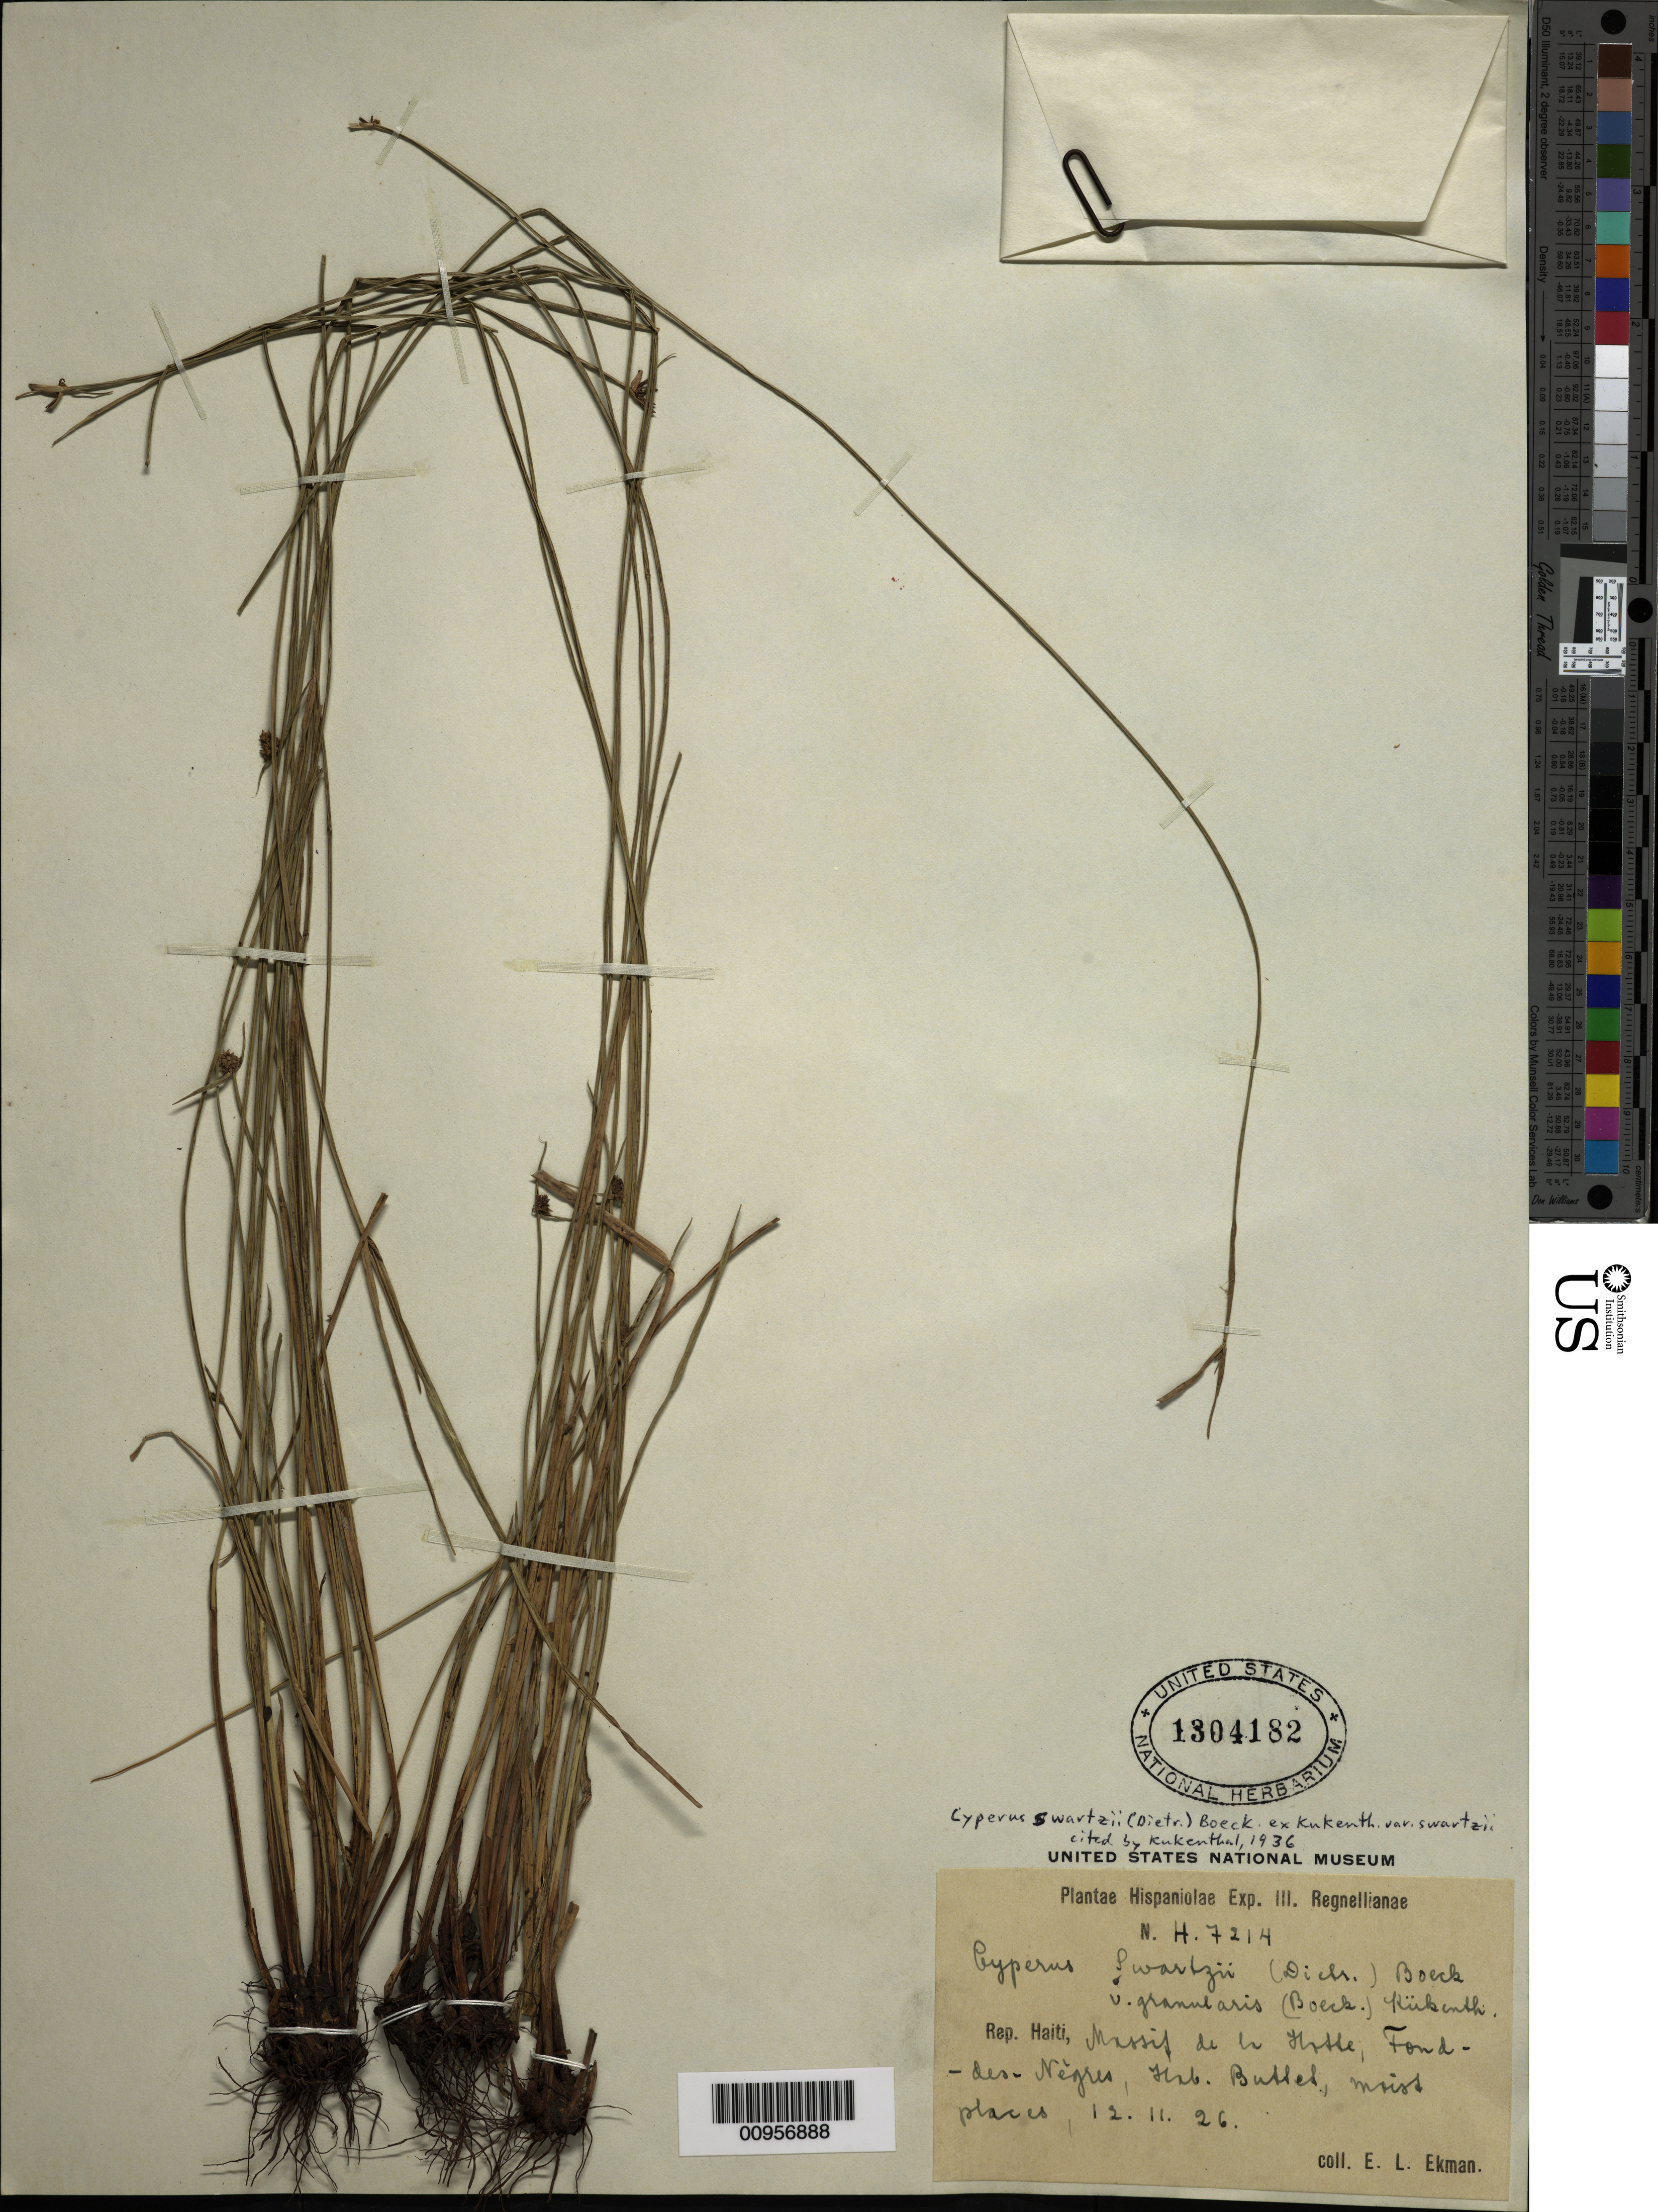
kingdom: Plantae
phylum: Tracheophyta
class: Liliopsida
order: Poales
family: Cyperaceae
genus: Cyperus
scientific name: Cyperus swartzii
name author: (A. Dietr.) Boeckeler ex Kük.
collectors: E. L. Ekman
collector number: H 7214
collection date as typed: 12 Nov 1926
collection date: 1926-11-12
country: Haiti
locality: Massif de la Hotte, Fond des Nègres, Hab. Buttet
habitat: Moist places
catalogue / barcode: US 1304182